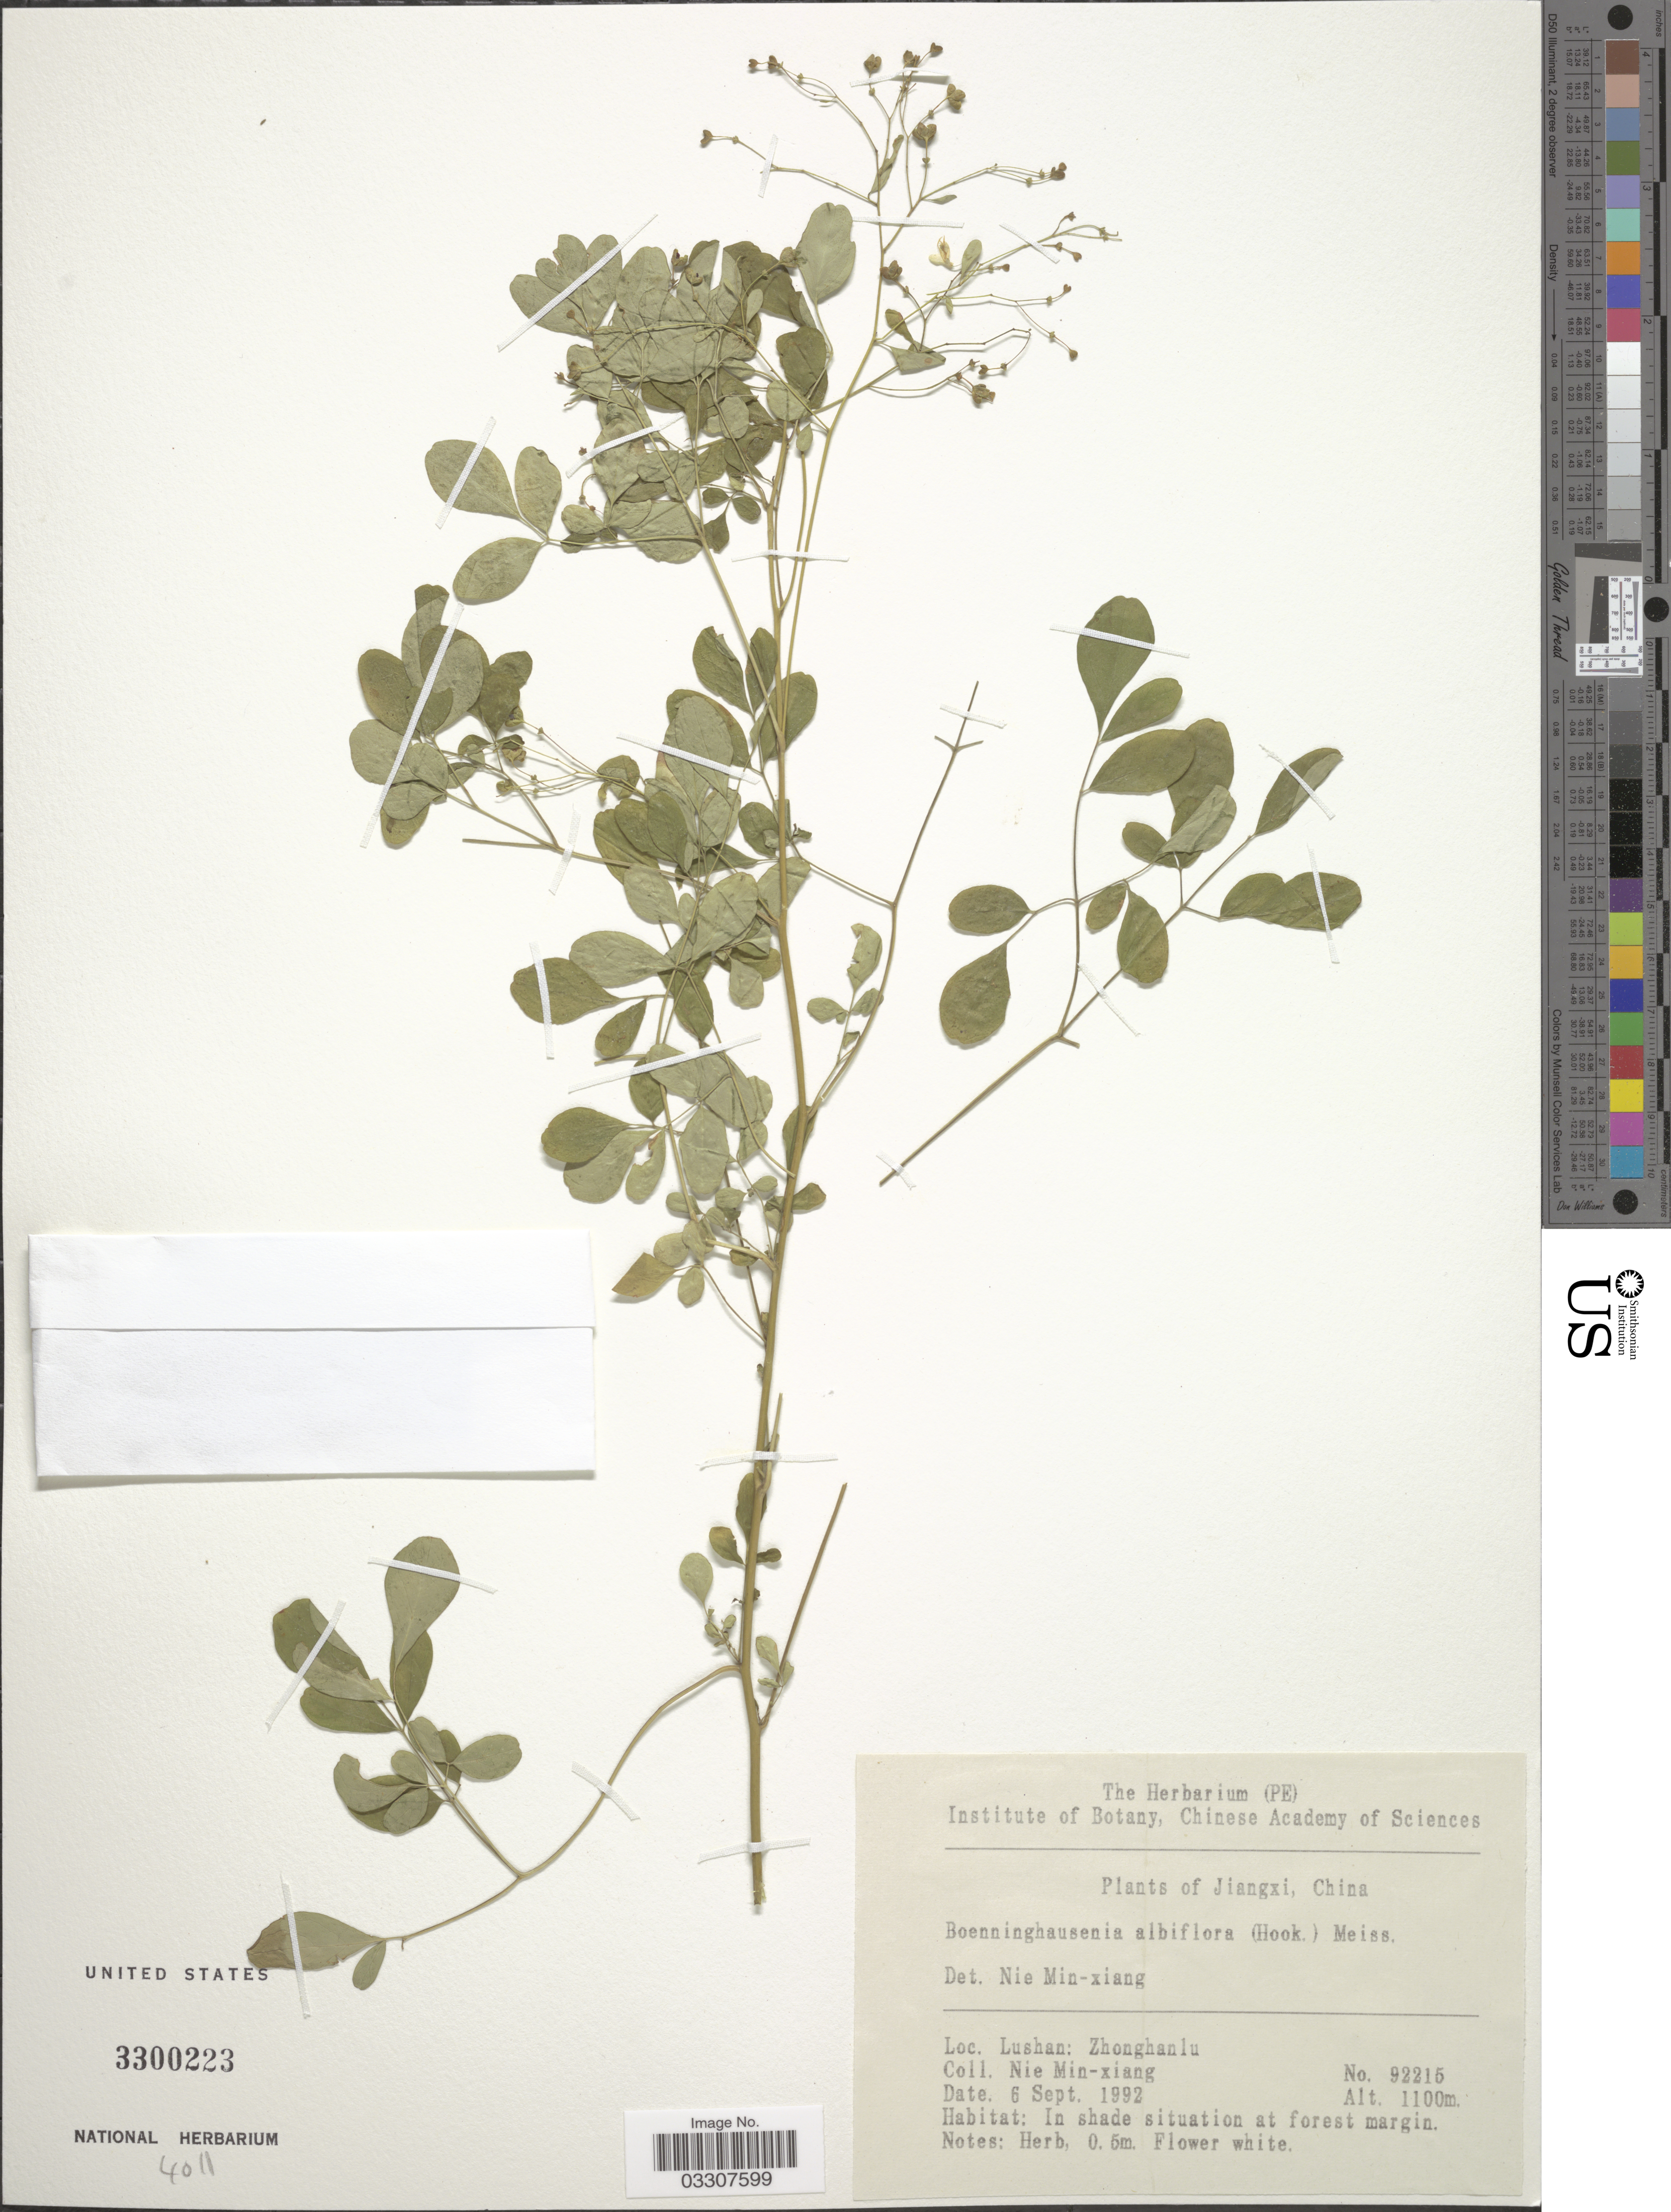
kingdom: Plantae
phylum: Tracheophyta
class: Magnoliopsida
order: Sapindales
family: Rutaceae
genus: Boenninghausenia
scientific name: Boenninghausenia albiflora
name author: (Hook.) Meisn.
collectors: M. Nie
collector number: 92215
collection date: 1992-09-06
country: China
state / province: Jiangxi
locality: Lushan: Zhonghanlu.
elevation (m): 1100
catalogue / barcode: US 3300223